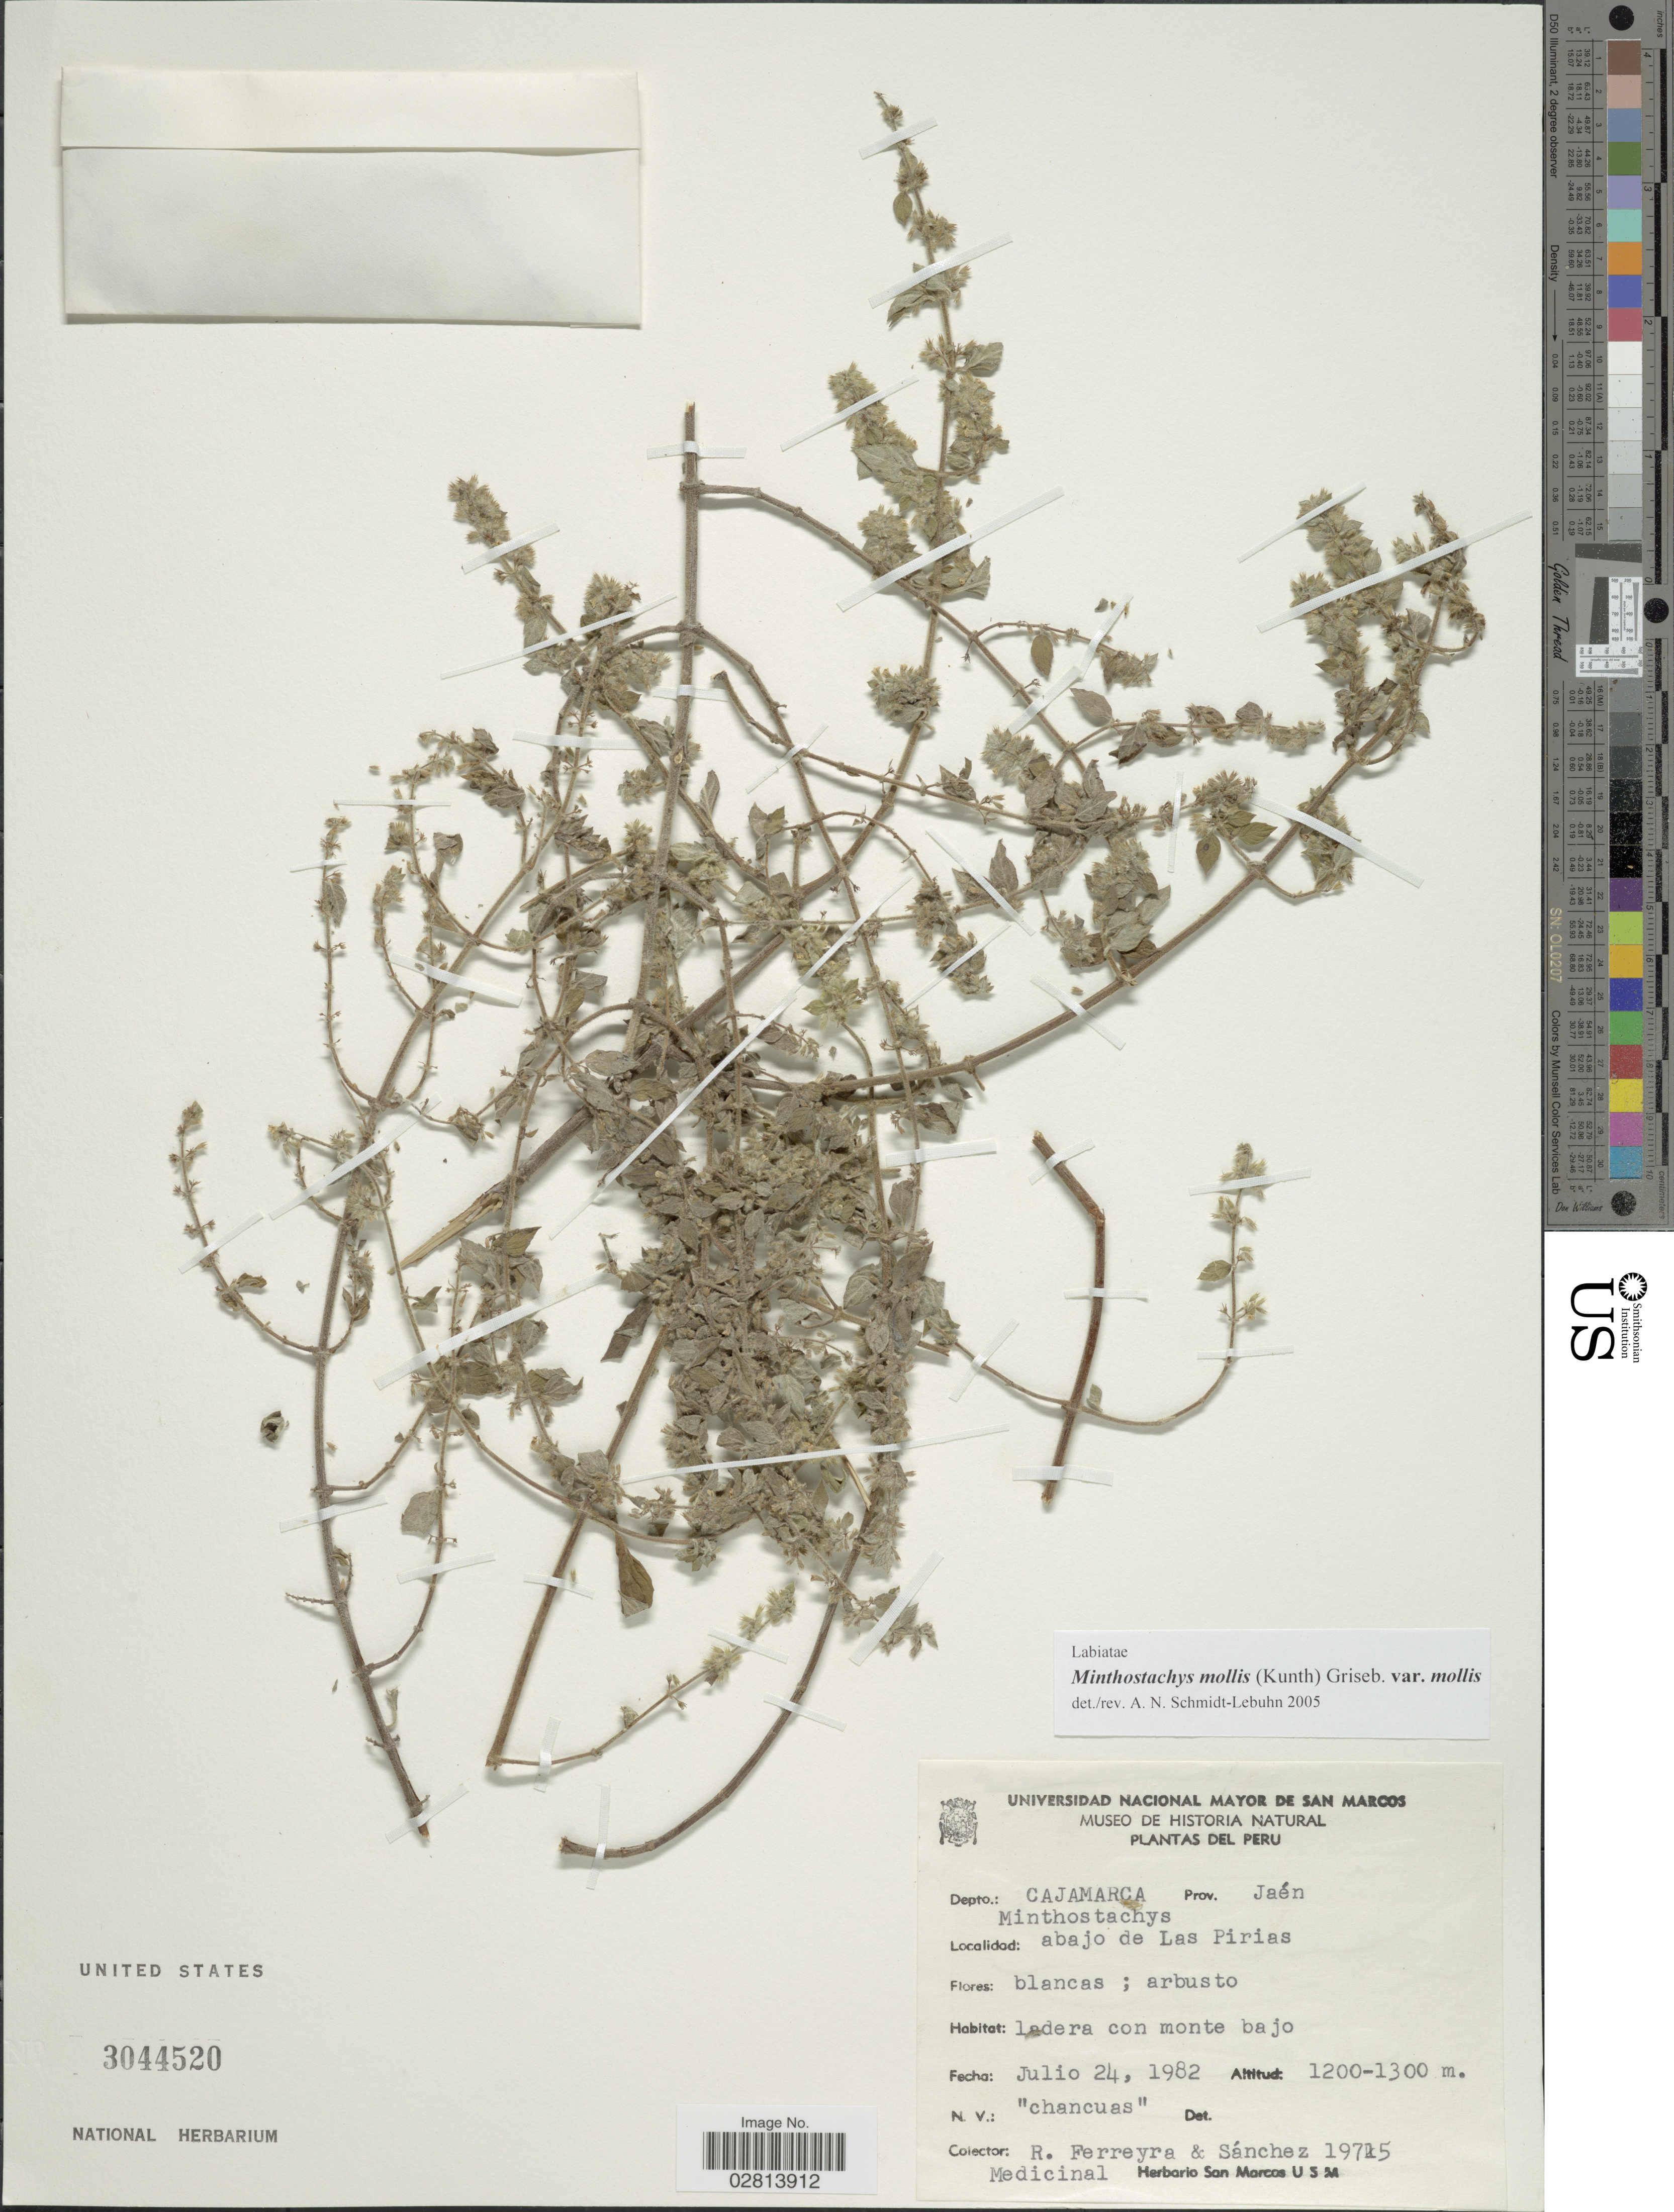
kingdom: Plantae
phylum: Tracheophyta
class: Magnoliopsida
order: Lamiales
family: Lamiaceae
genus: Minthostachys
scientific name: Minthostachys mollis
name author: (Kunth) Griseb.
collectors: R. A. Ferreyra & Sánchez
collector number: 19715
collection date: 1982-07-24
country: Peru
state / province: Cajamarca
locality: Depto.: Cajamarca, Prov. Jaén, abajo de Las Pirias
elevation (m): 1200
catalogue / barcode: US 3044520